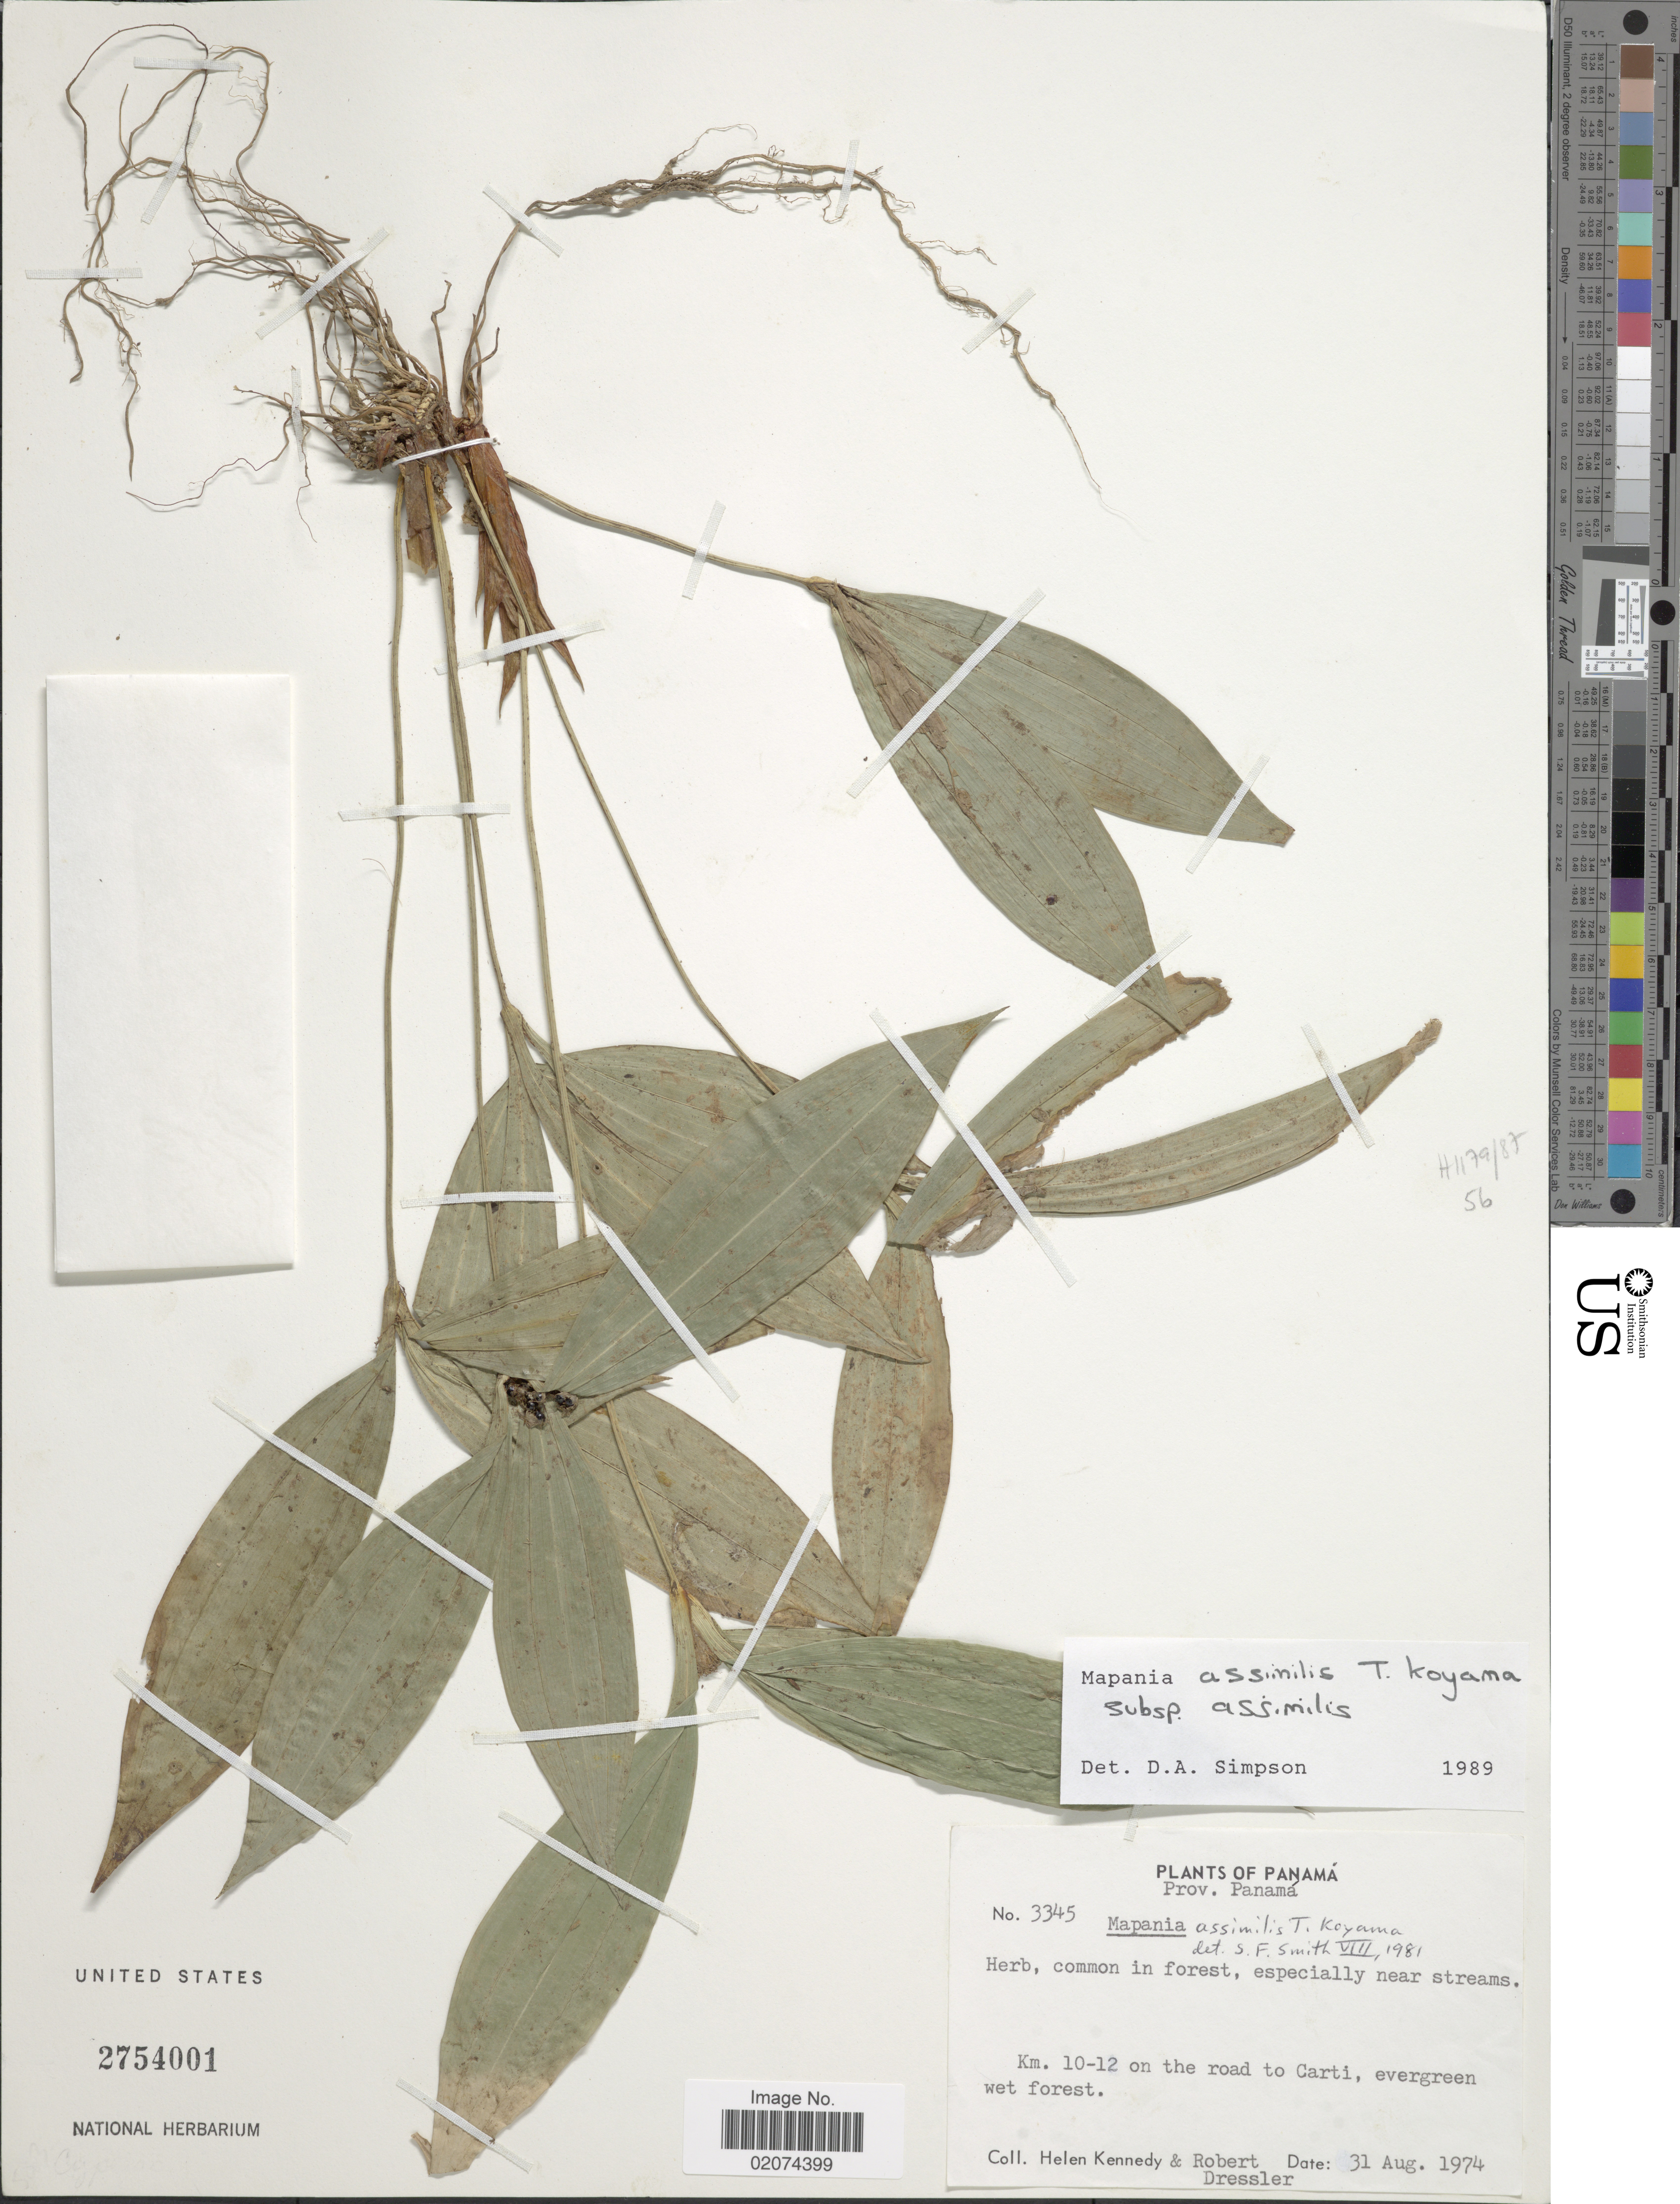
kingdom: Plantae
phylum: Tracheophyta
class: Liliopsida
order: Poales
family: Cyperaceae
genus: Mapania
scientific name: Mapania assimilis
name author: T. Koyama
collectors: H. Kennedy & R. Dressler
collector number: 3345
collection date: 1974-08-31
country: Panama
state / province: Panamá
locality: Km. 10-12 on the road to carti, evergreen wet forest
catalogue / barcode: US 2754001